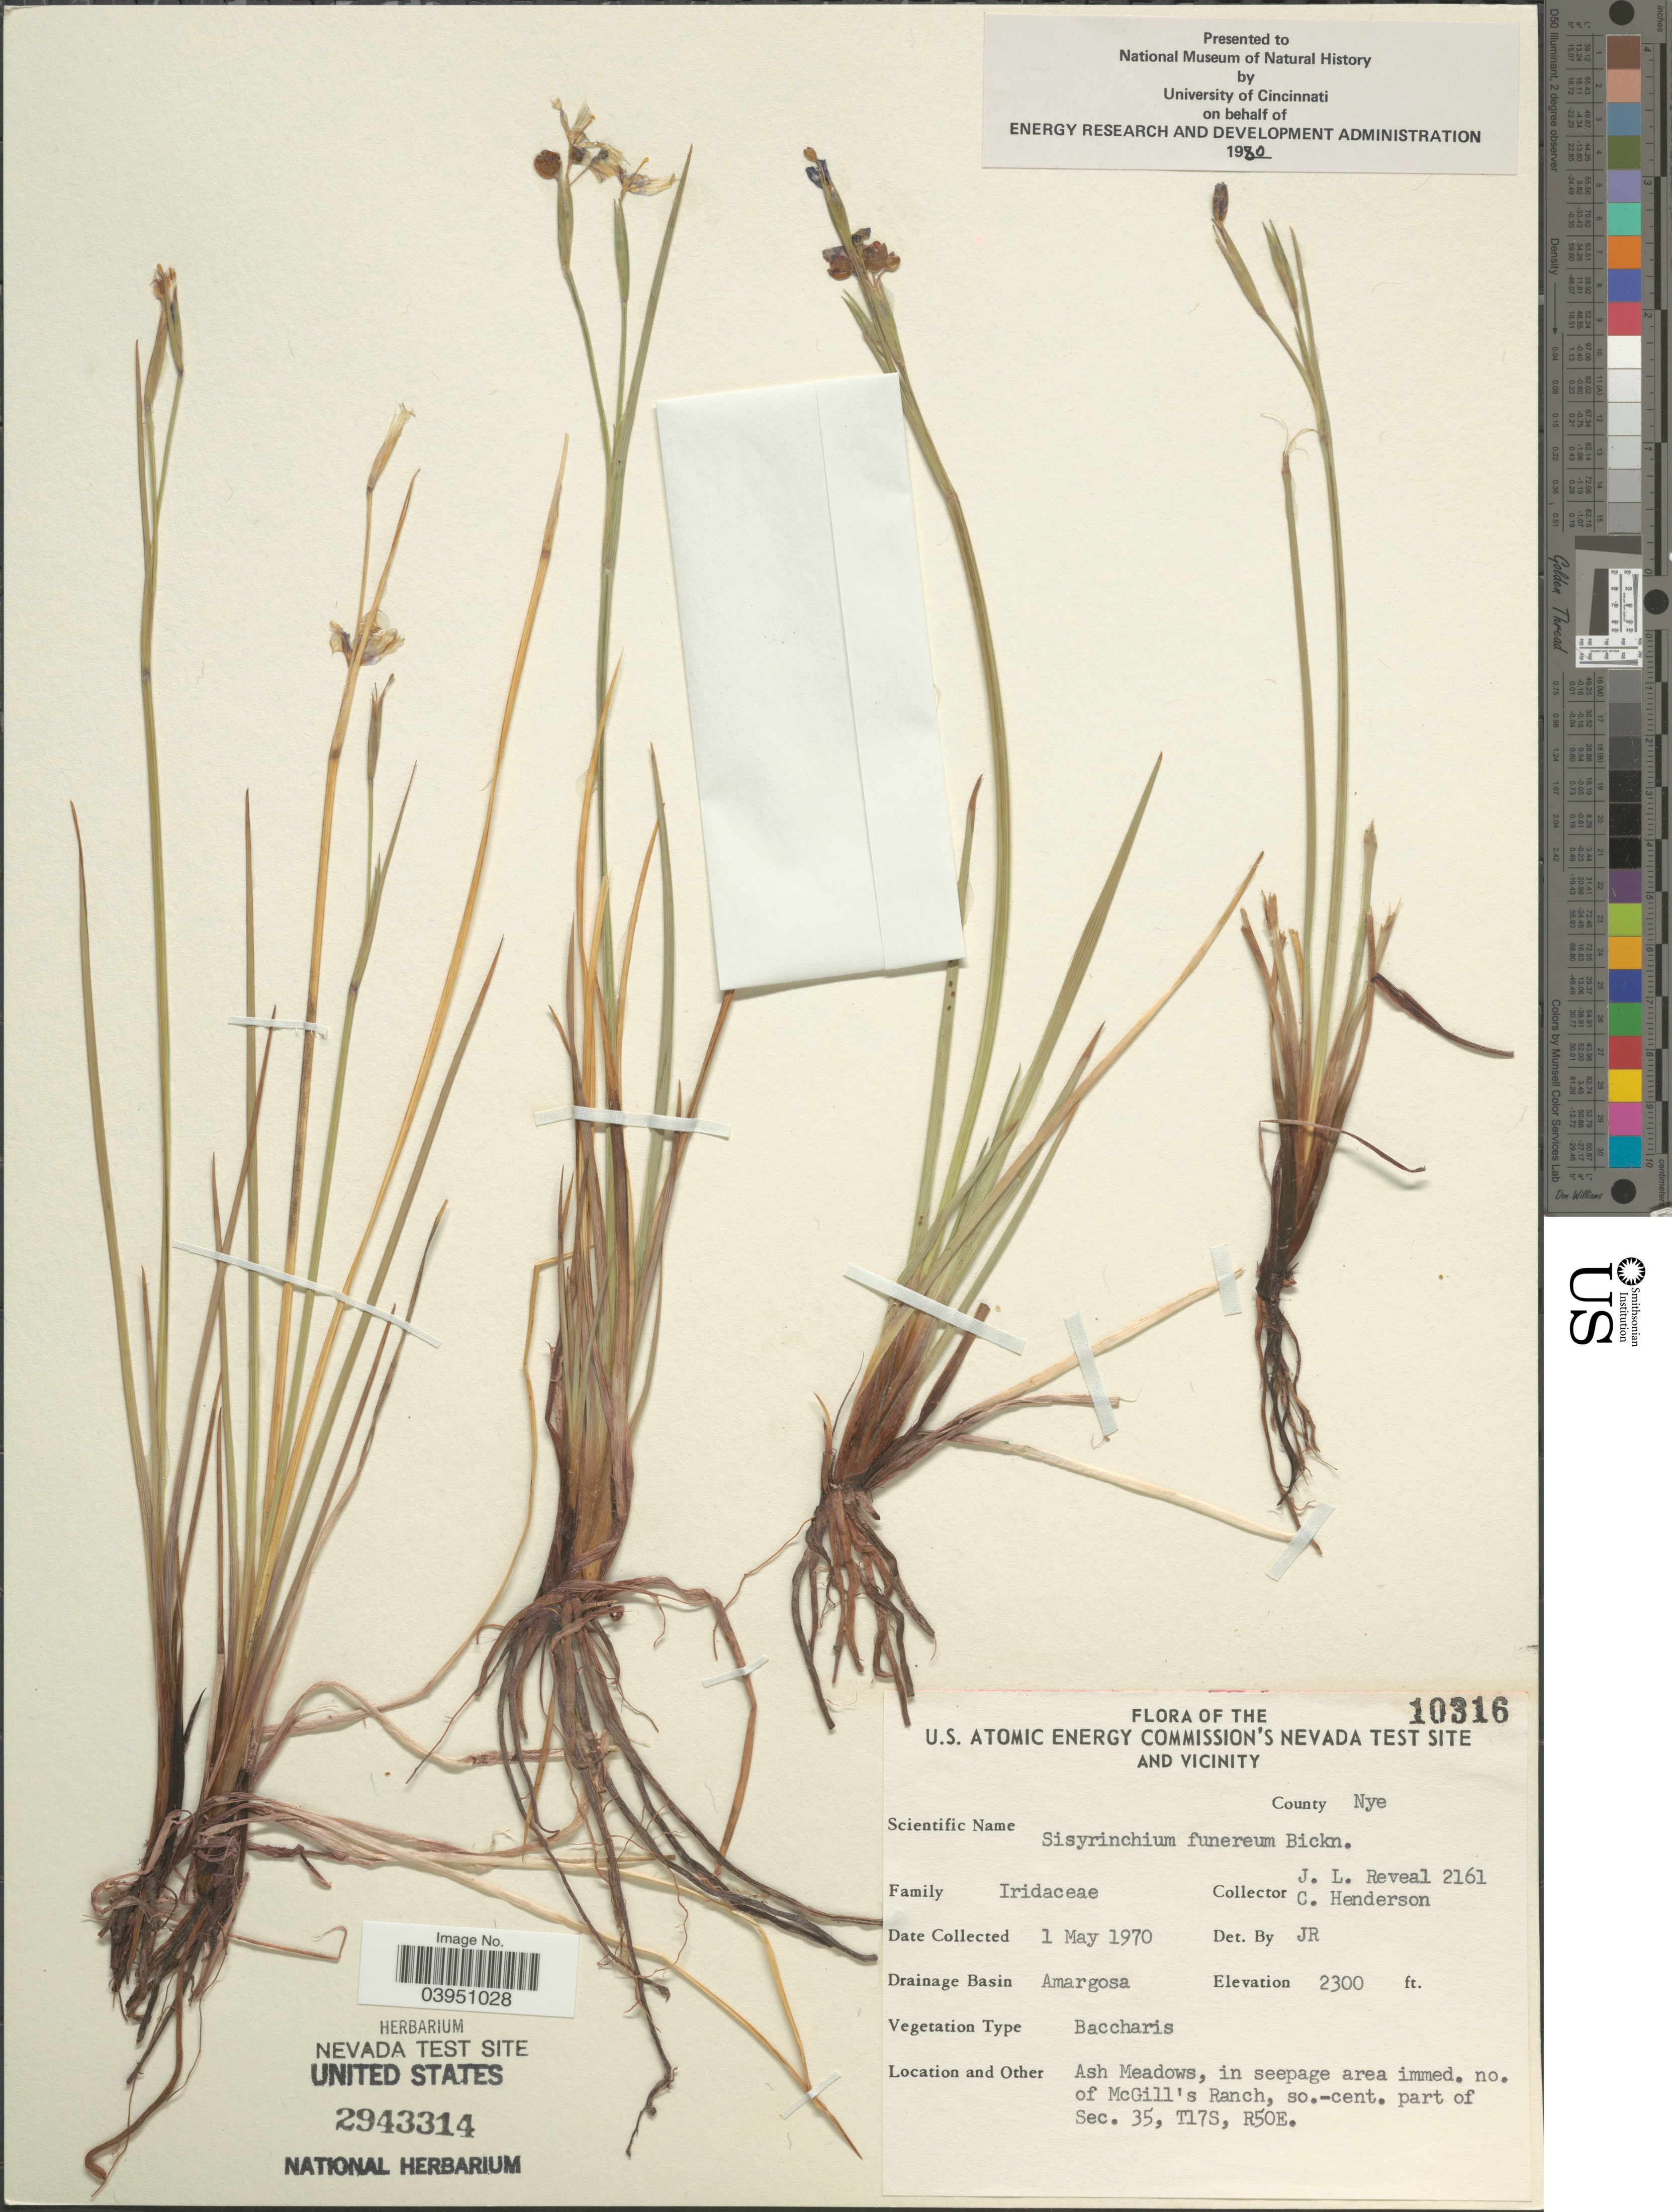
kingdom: Plantae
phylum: Tracheophyta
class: Liliopsida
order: Asparagales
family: Iridaceae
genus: Sisyrinchium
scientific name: Sisyrinchium funereum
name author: E.P. Bicknell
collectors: J. L. Reveal & C. Henderson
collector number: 2161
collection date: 1970-05-01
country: United States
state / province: Nevada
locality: U.S. Atomic Energy Commission's Nevada Test Site and Vicinity. County Nye. Drainage Basin Amargosa. Ash Meadows, in seepage area immed. no. of McGill's Ranch, so.-cent. part of Sec. 35, T17S, R50E.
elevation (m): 701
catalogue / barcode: US 2943314